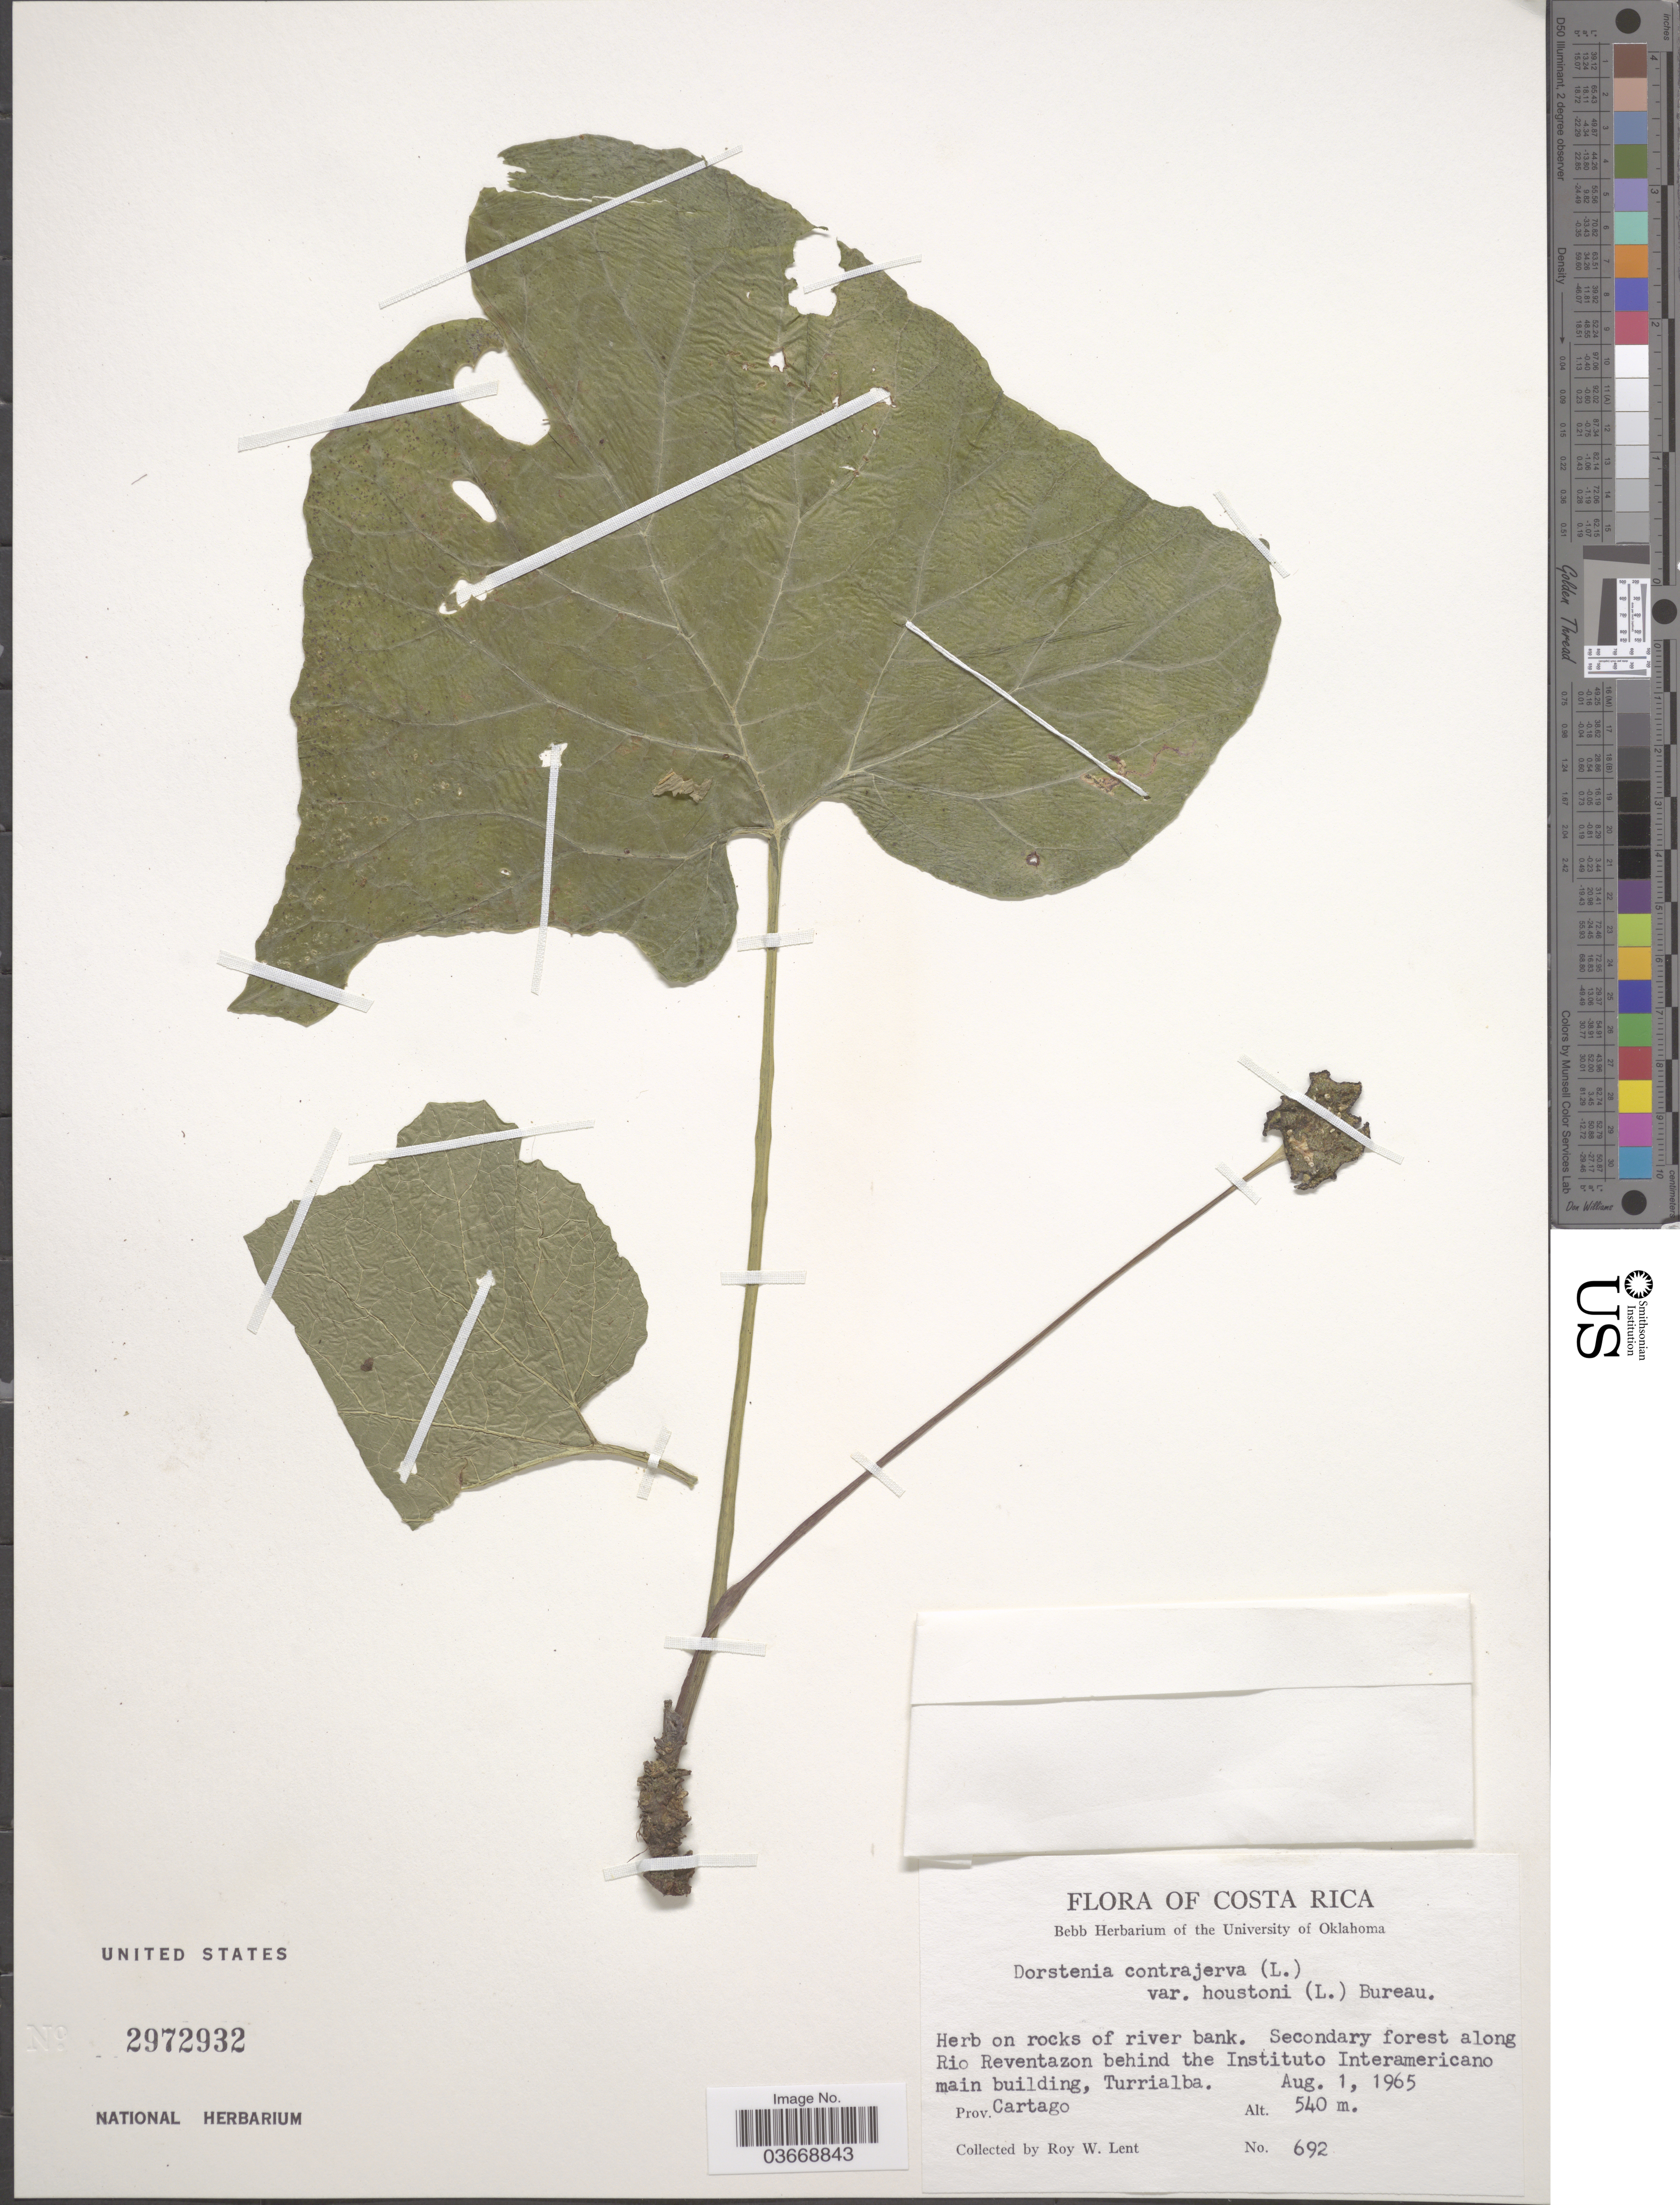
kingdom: Plantae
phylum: Tracheophyta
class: Magnoliopsida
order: Rosales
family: Moraceae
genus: Dorstenia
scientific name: Dorstenia contrajerva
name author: L.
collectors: R. W. Lent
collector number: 692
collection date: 1965-08-01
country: Costa Rica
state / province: Cartago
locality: Secondary forest along Rio Reventazon behind the Instituto Interamericano main building, Turrialba.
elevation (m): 540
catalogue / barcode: US 2972932